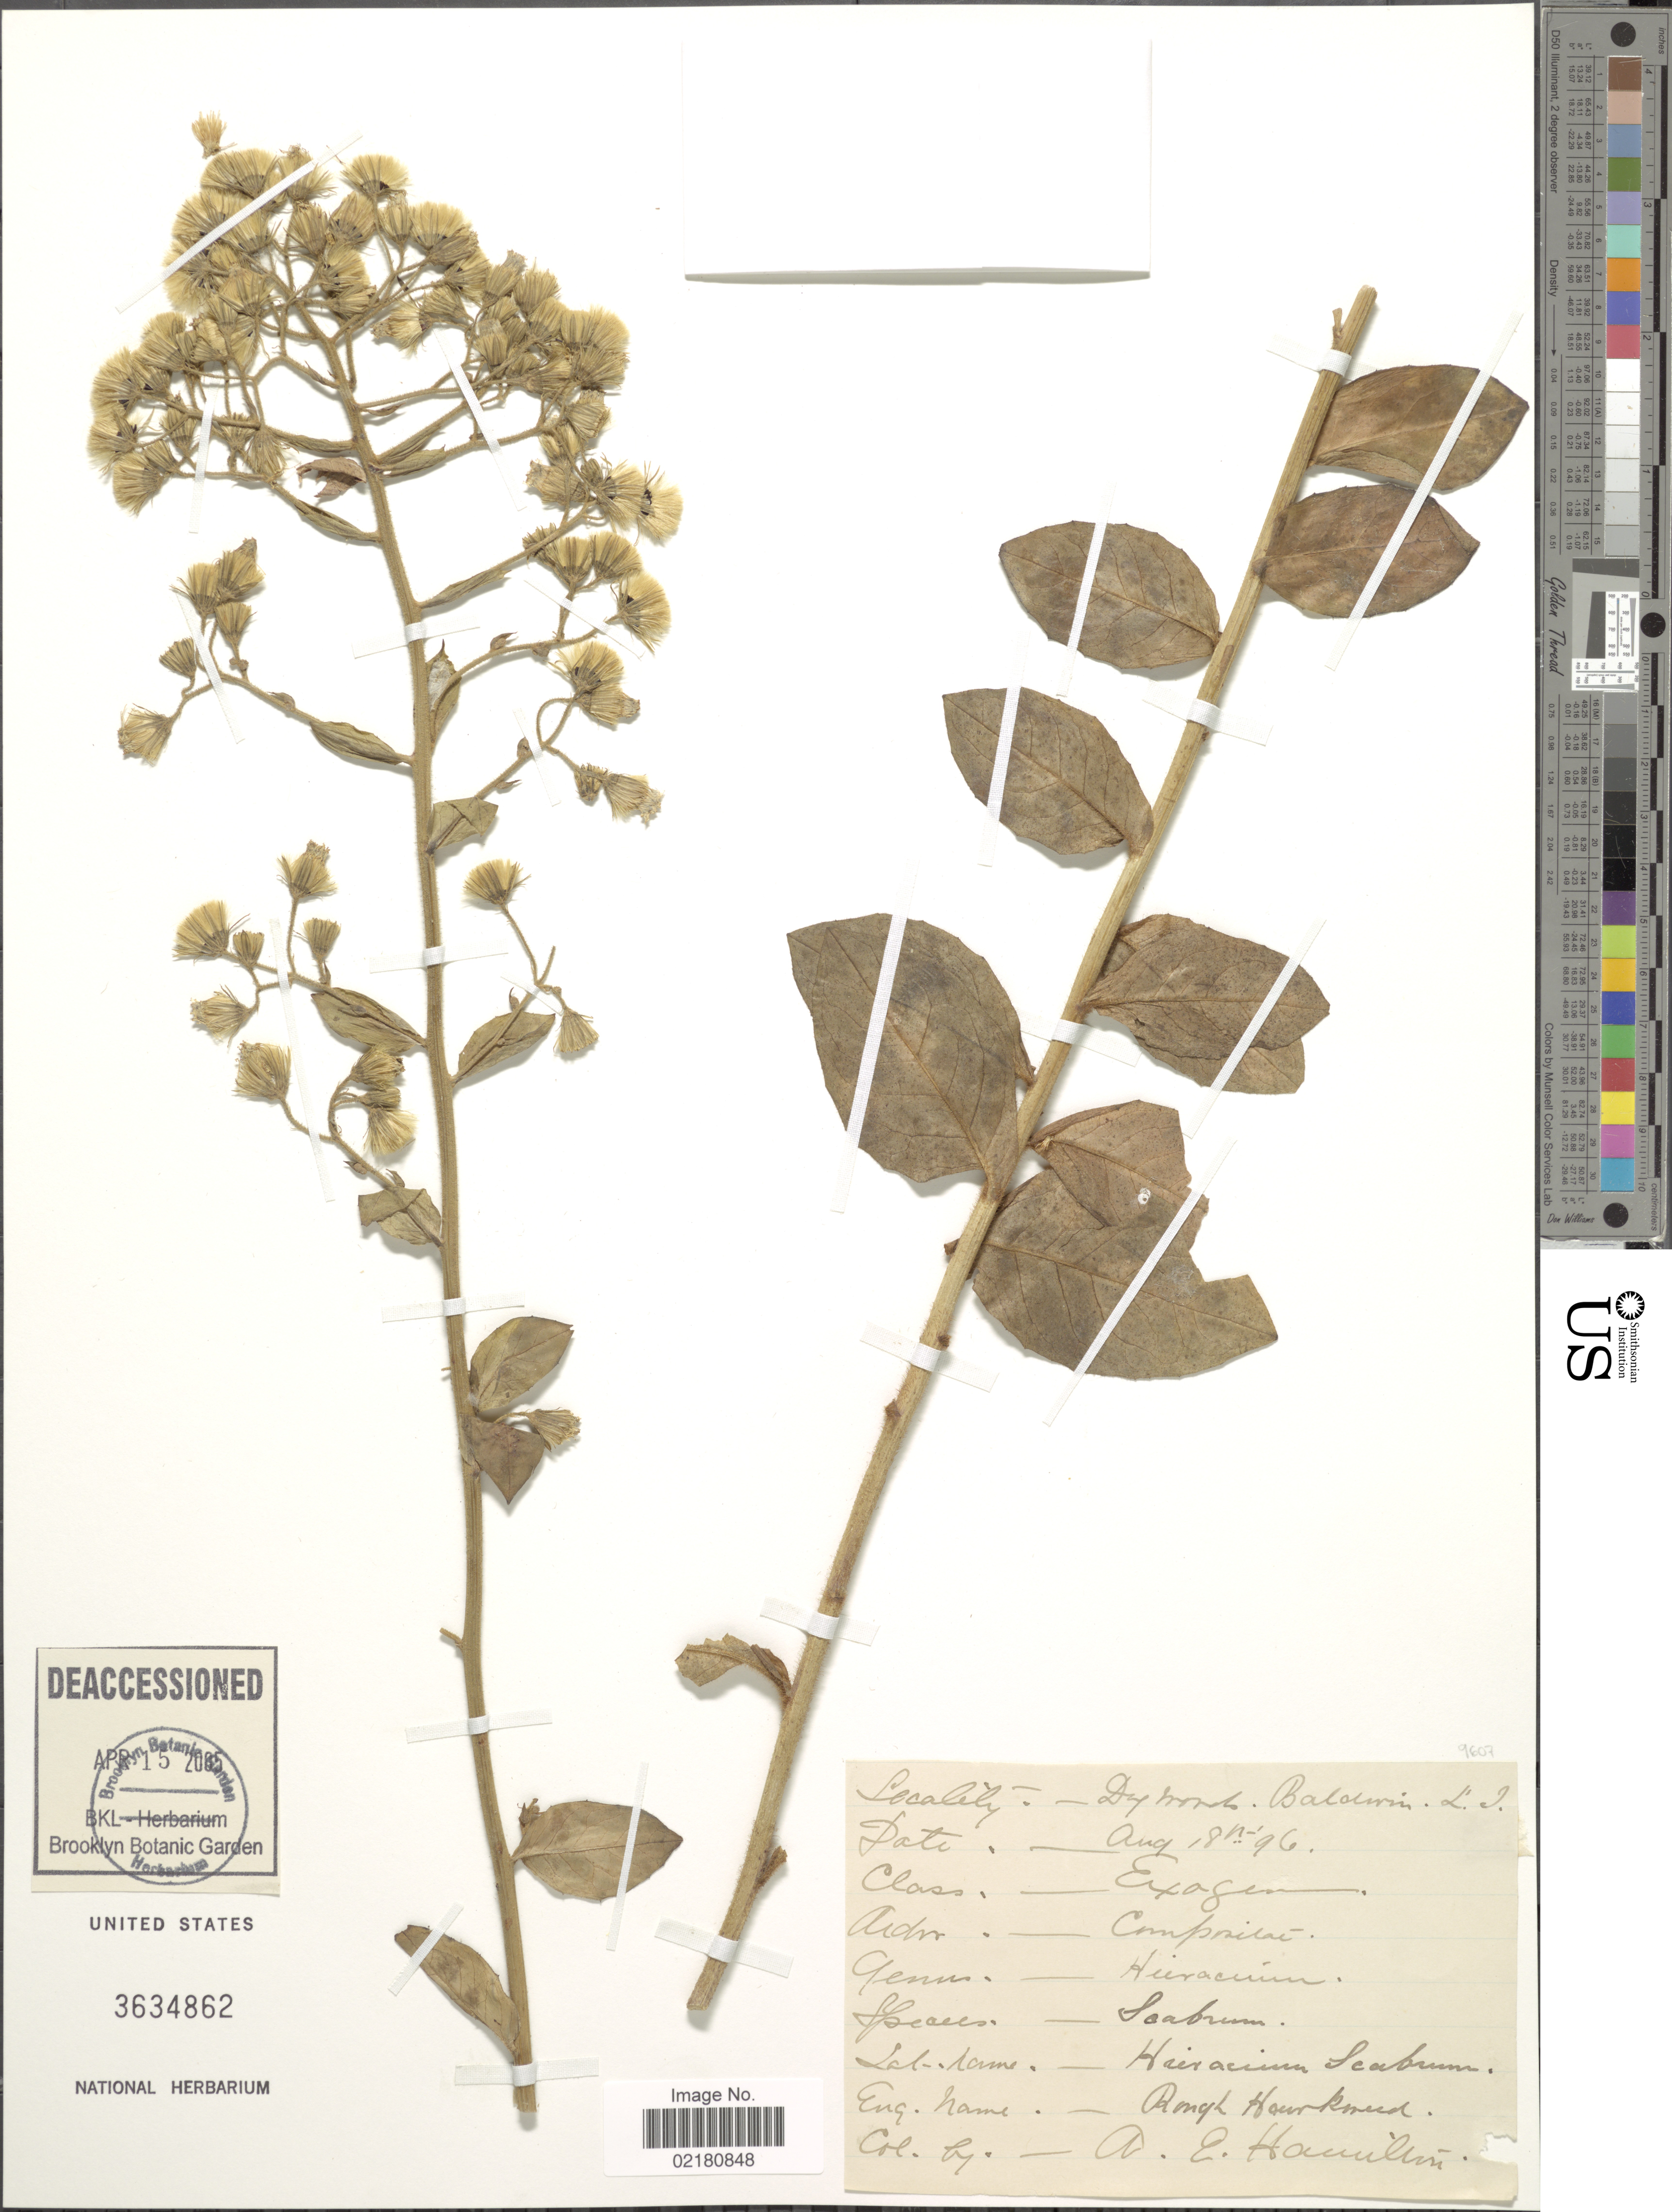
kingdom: Plantae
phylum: Tracheophyta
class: Magnoliopsida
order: Asterales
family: Asteraceae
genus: Pilosella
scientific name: Pilosella verruculata subsp. verruculata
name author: (Link) Soják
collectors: A. Hamilton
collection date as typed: Transcribed d/m/y: 18/8/96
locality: [illegible text] Baldwin. L. J.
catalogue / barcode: US 3634862